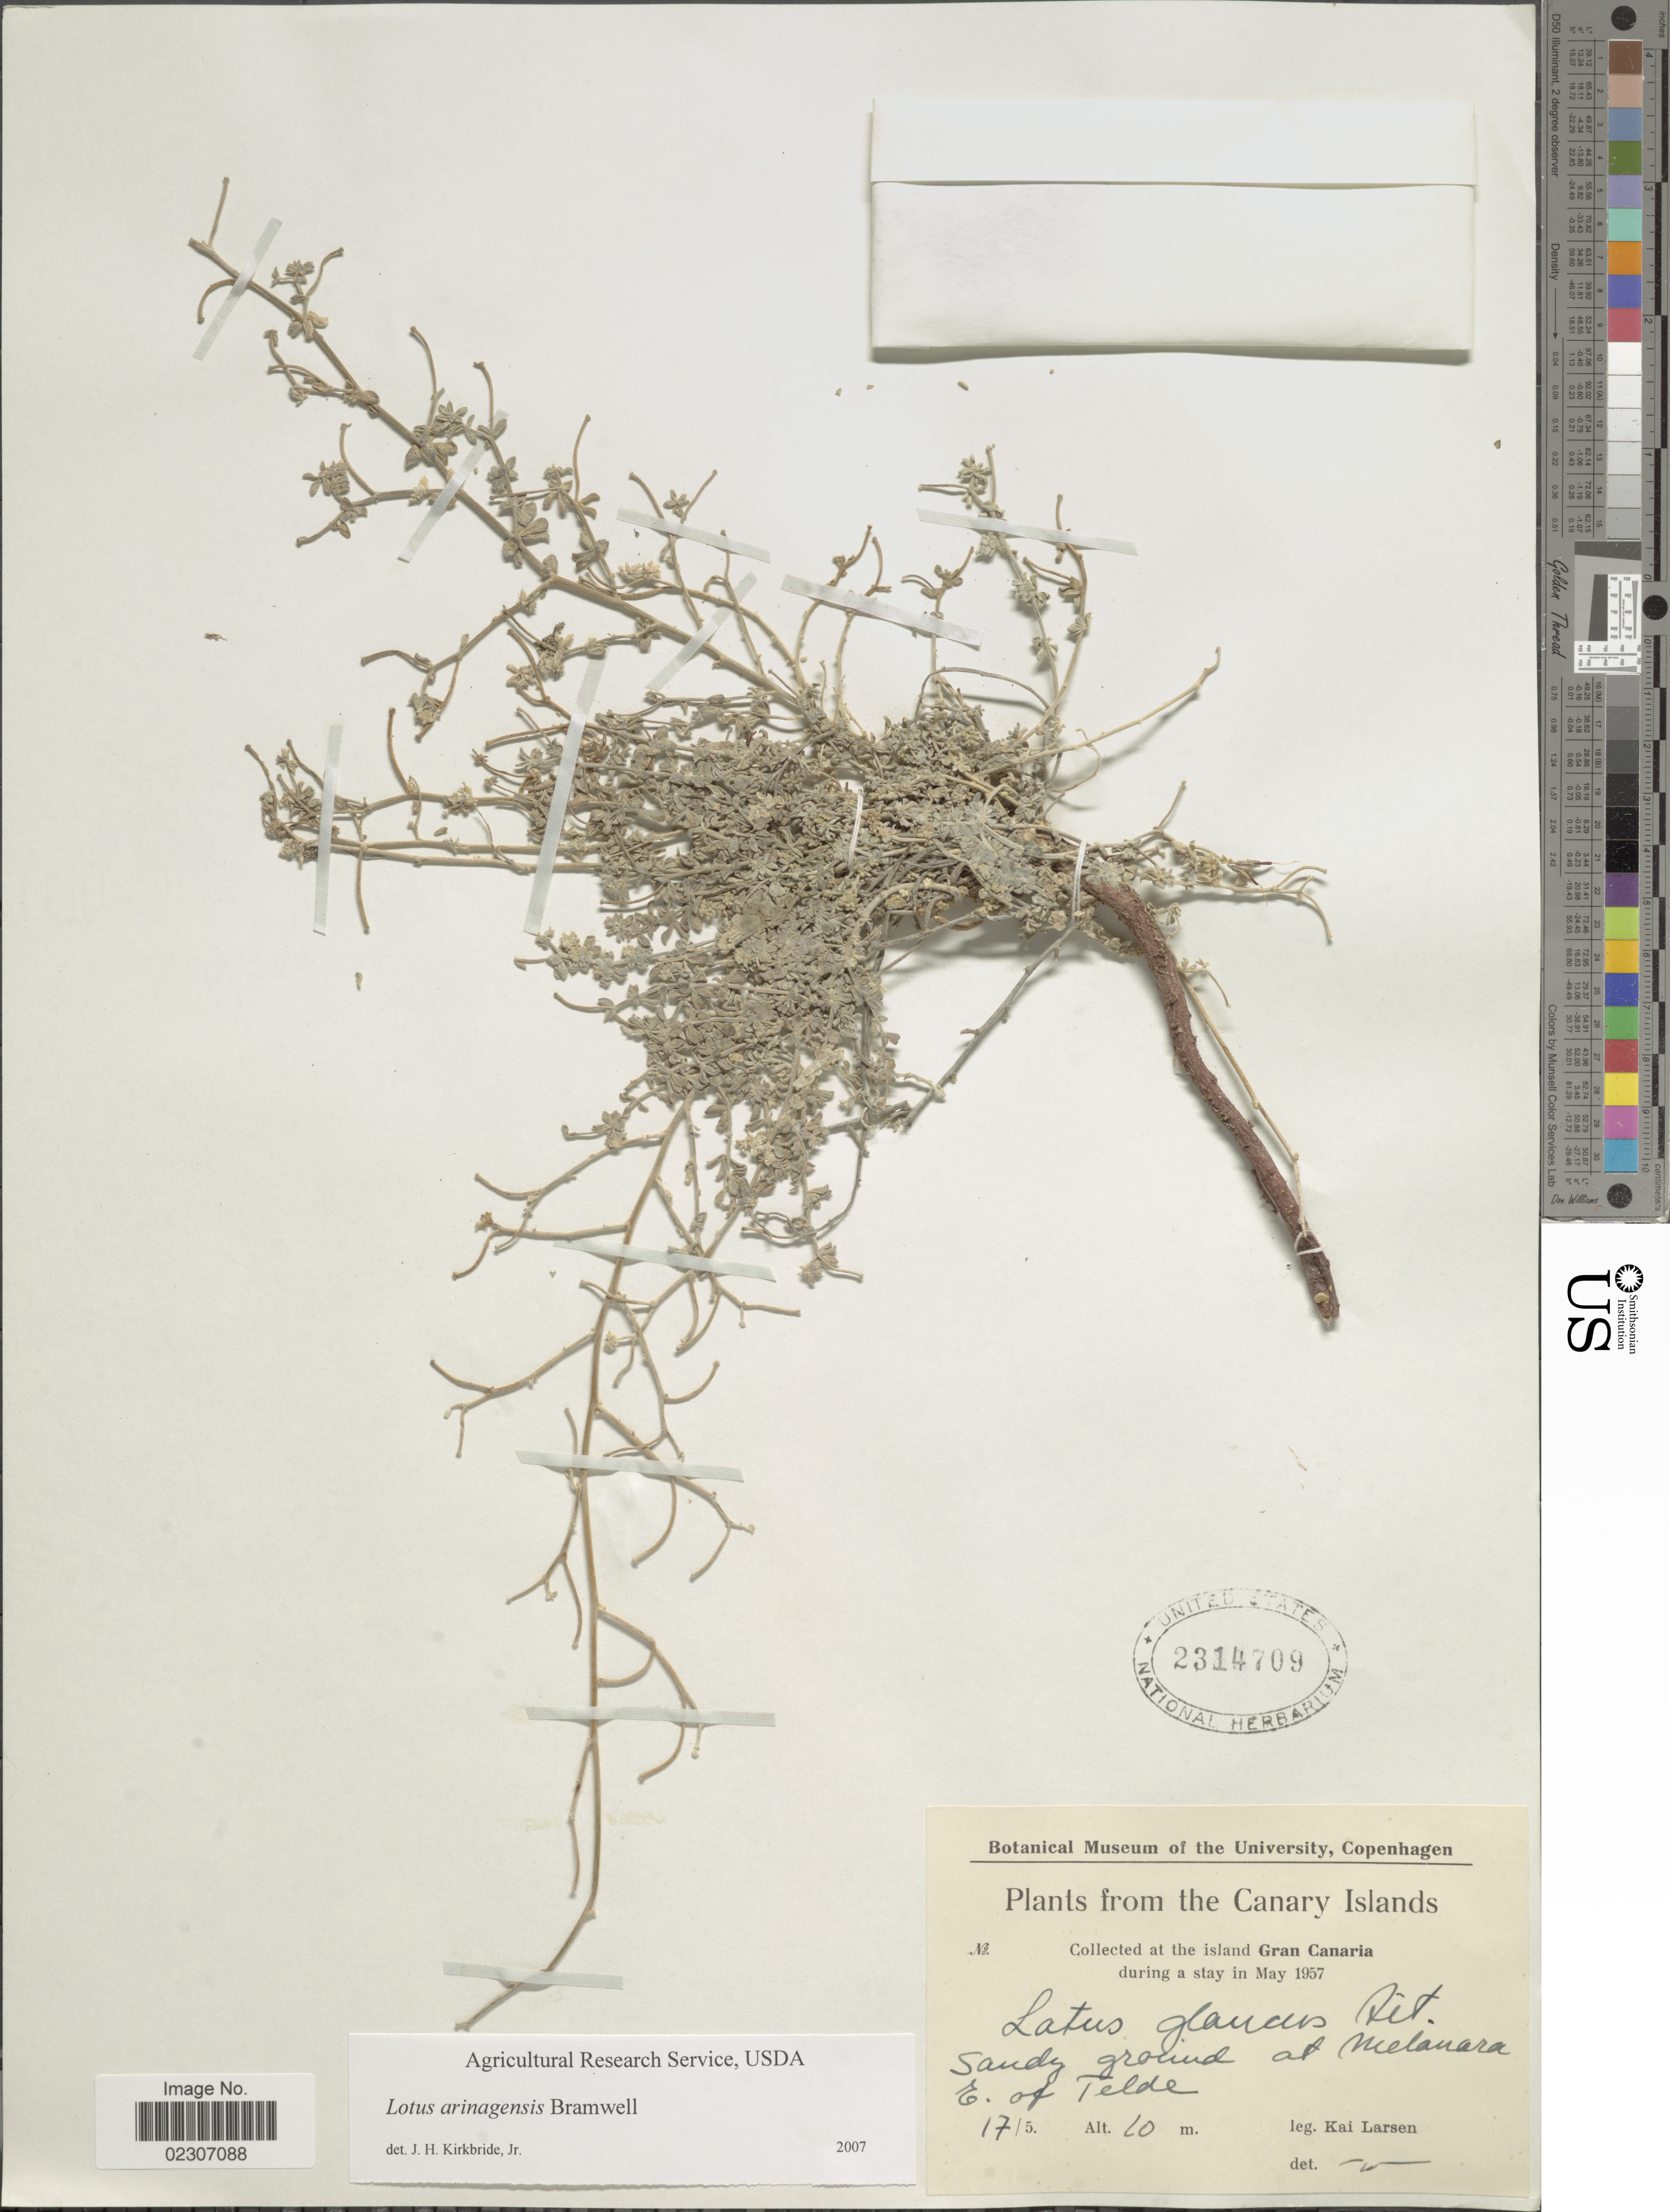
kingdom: Plantae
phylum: Tracheophyta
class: Magnoliopsida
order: Fabales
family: Fabaceae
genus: Lotus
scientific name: Lotus arinagensis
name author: Bramwell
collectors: K. Larsen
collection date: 1957-05-17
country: Spain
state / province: Canarias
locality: The Canary Islands, at the Island Grand Canaria, Sandy ground at Melanaea E of Telde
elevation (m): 10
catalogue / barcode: US 2314709